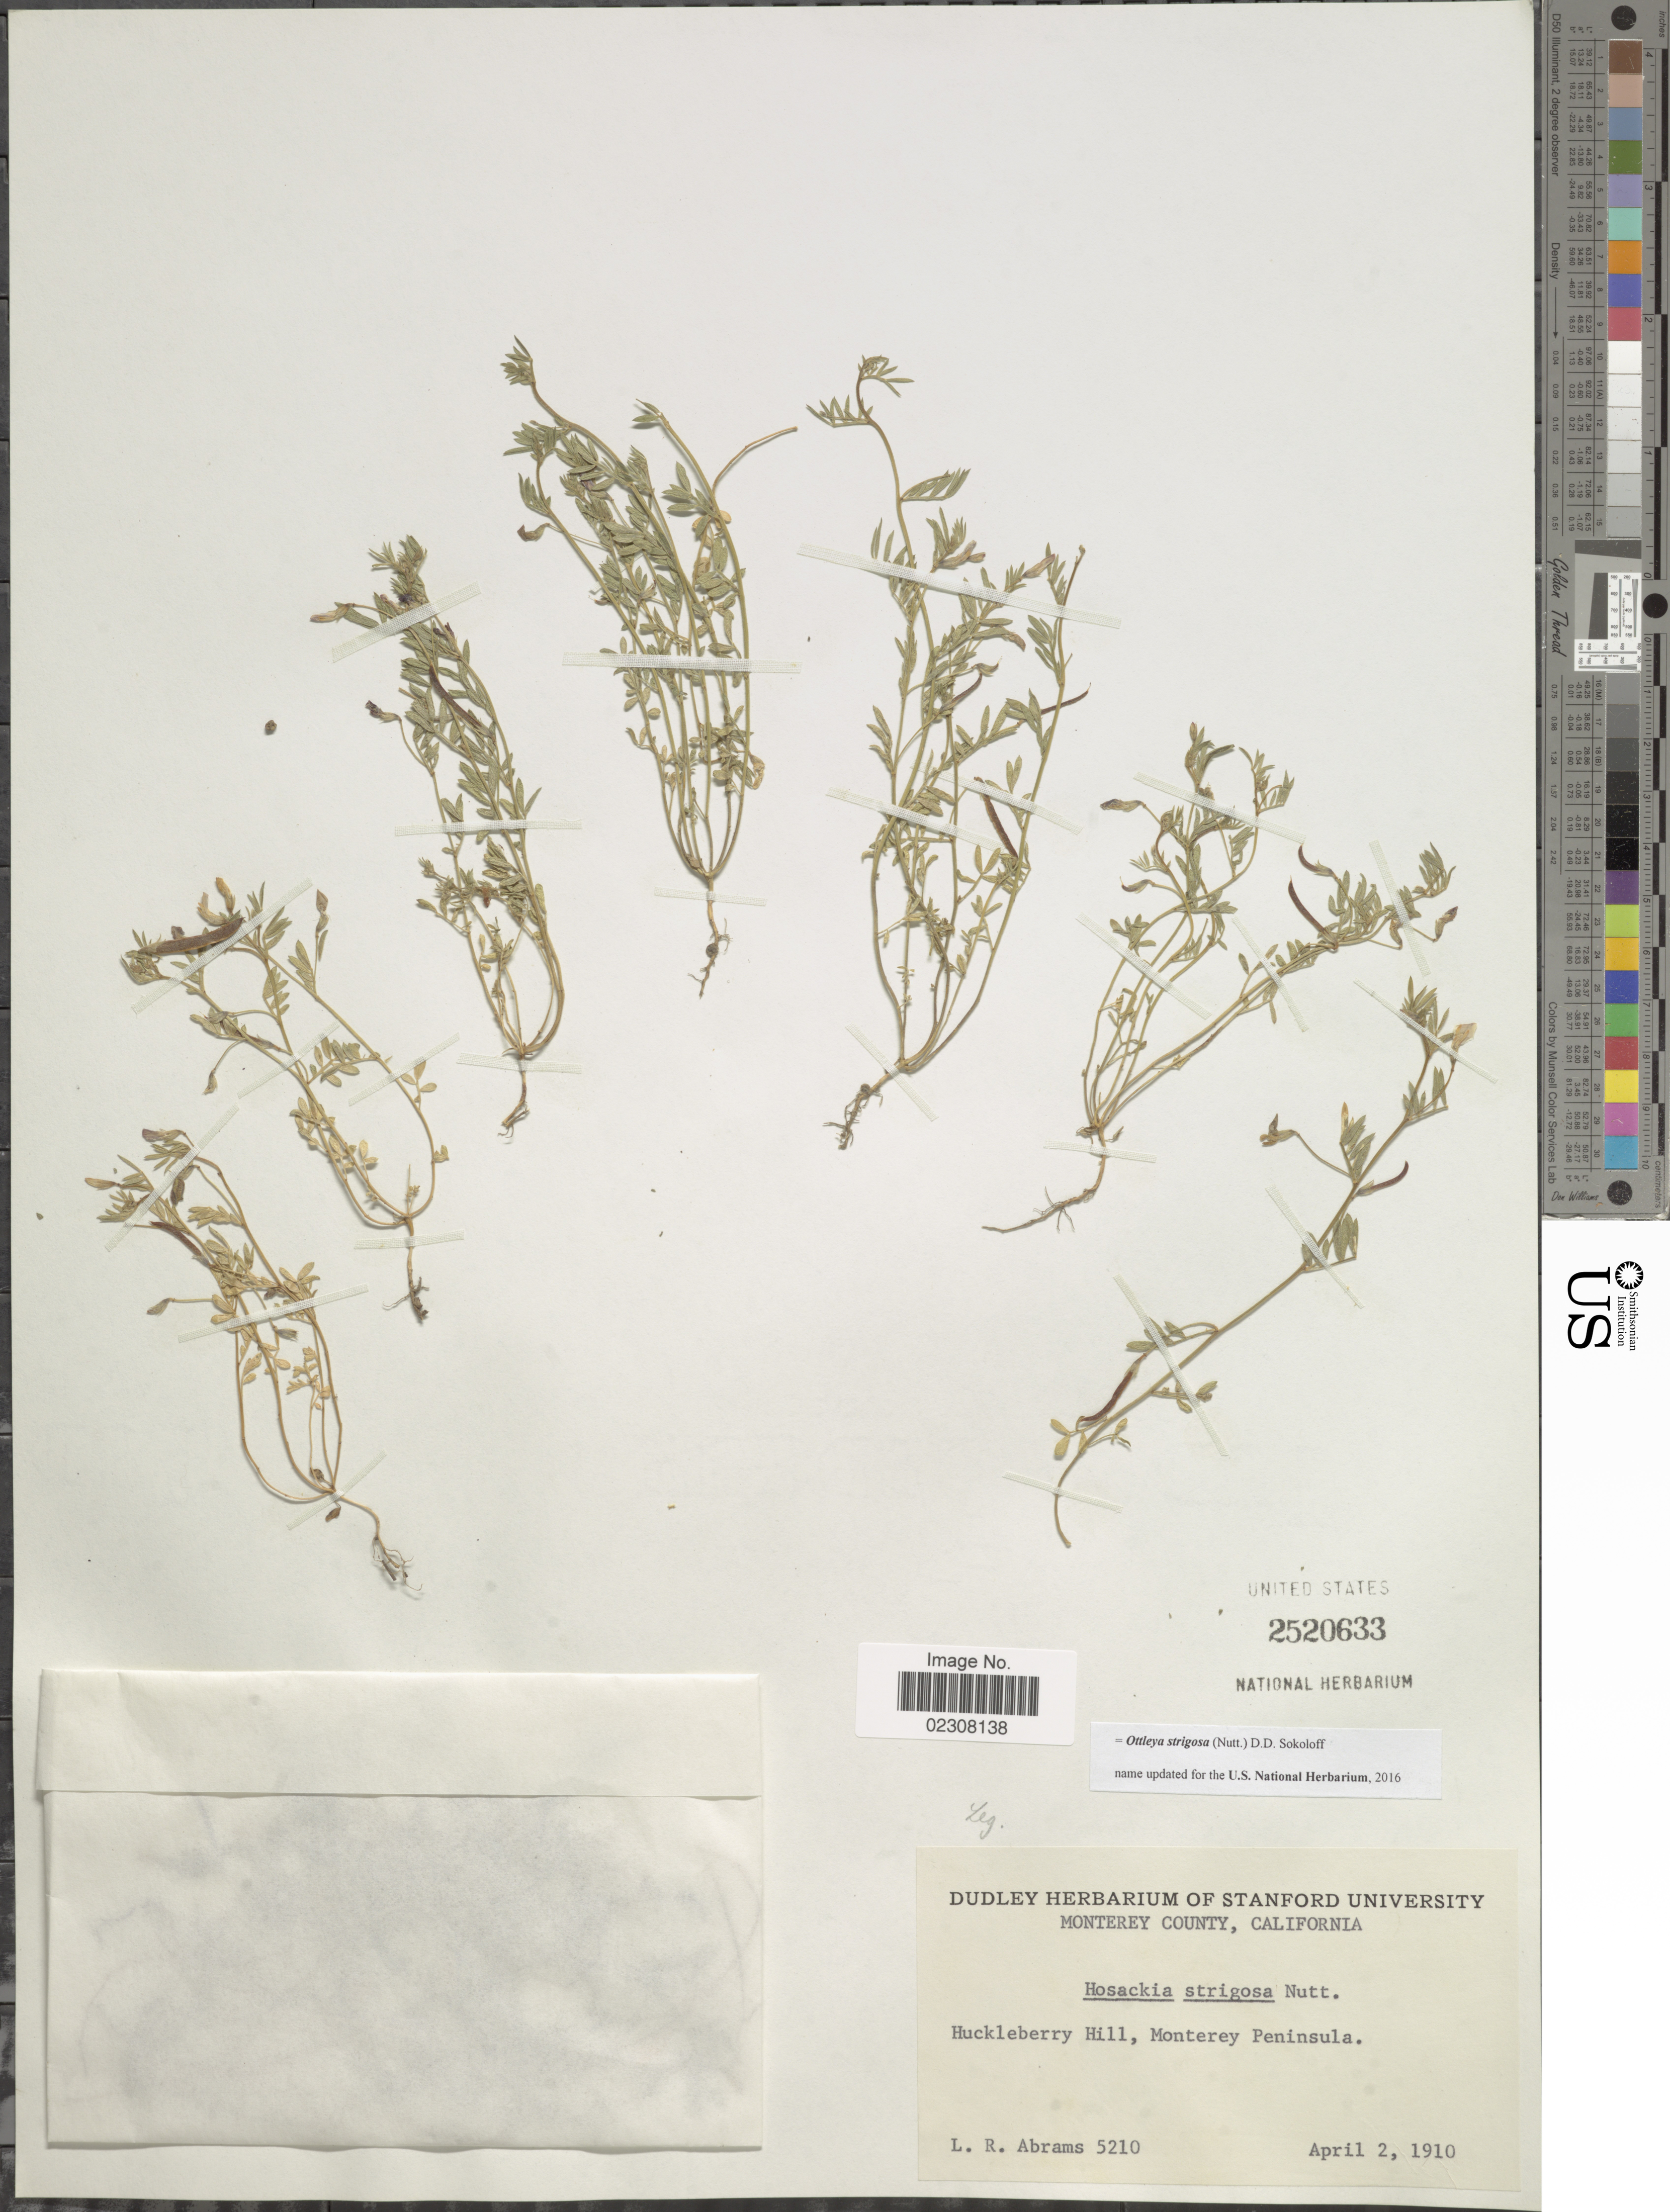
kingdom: Plantae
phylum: Tracheophyta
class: Magnoliopsida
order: Fabales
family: Fabaceae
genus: Ottleya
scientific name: Ottleya strigosa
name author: (Nutt.) D.D. Sokoloff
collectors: L. Abrams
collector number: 5210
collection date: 1910-04-02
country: United States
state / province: California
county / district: Monterey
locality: Monterey County, Huckleberry Hill, Momterey Peninsula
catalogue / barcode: US 2520633